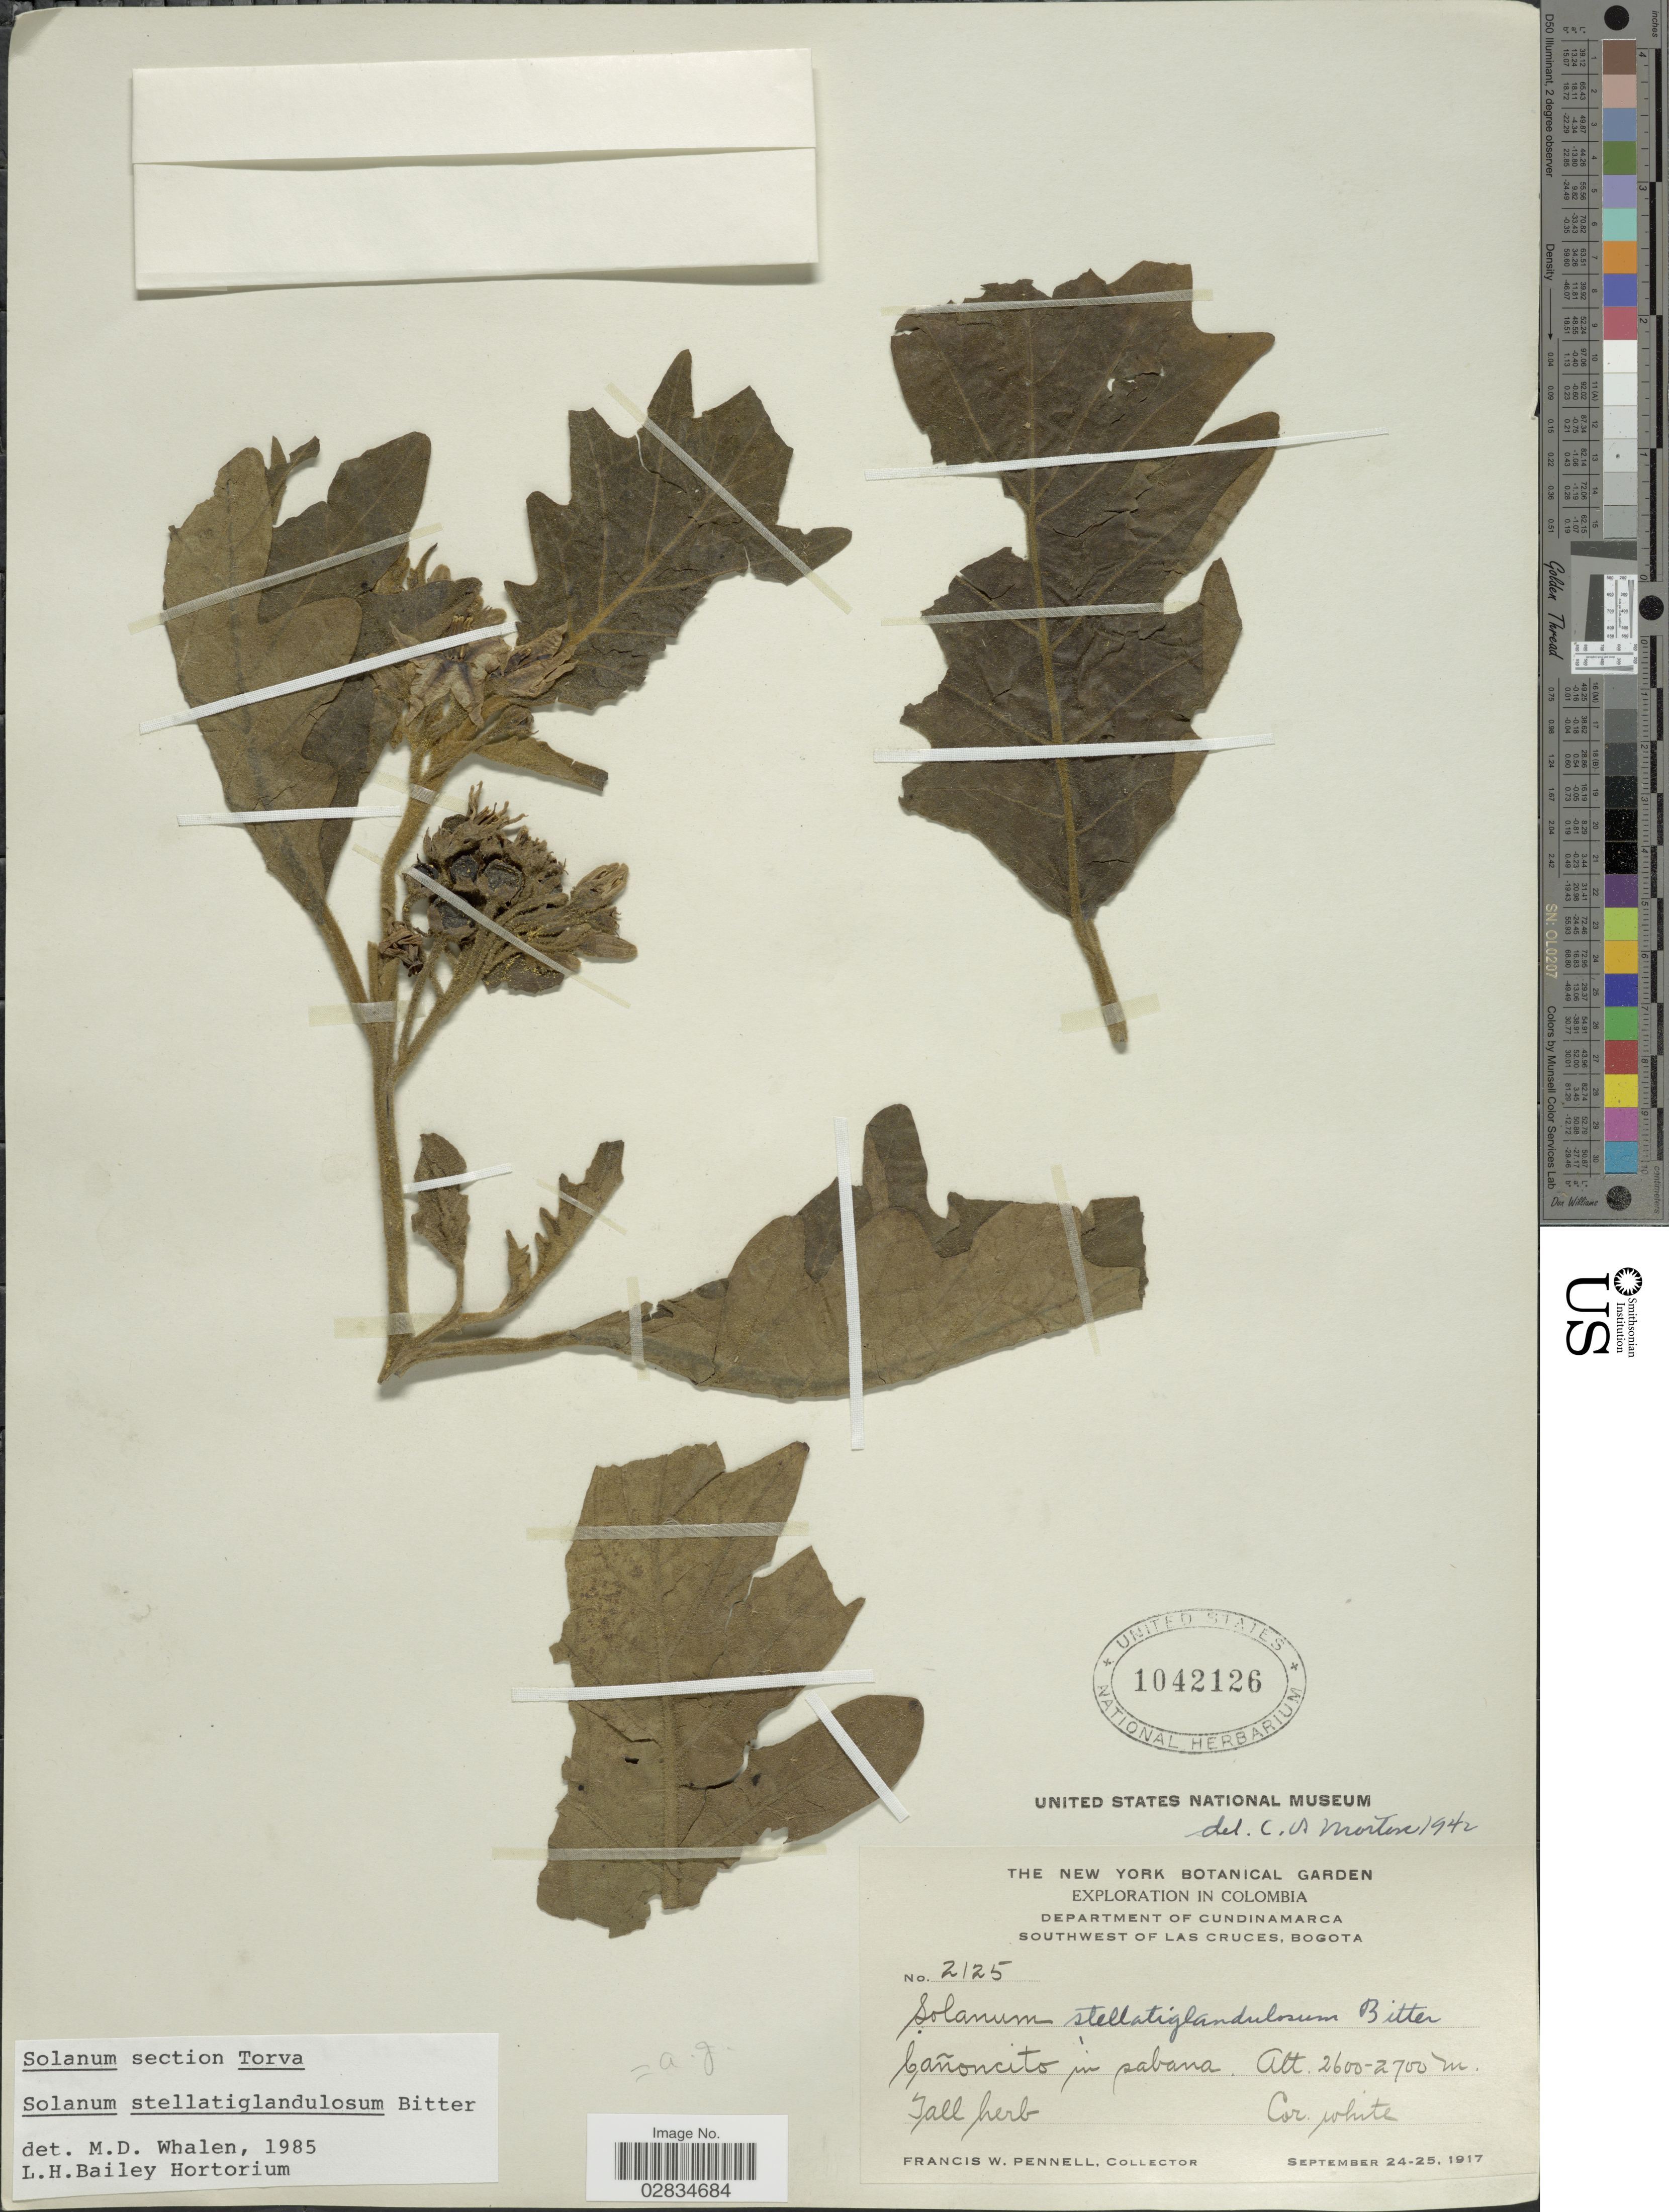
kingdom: Plantae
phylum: Tracheophyta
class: Magnoliopsida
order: Solanales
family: Solanaceae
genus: Solanum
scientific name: Solanum stellatiglandulosum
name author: Bitter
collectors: F. W. Pennell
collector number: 2125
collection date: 1917-09-24/1917-09-25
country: Colombia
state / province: Cundinamarca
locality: Department of Cundinamarca, Southwest of La Cruces, Bogota, Cañoncito in sabana.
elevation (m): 2600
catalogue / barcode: US 1042126